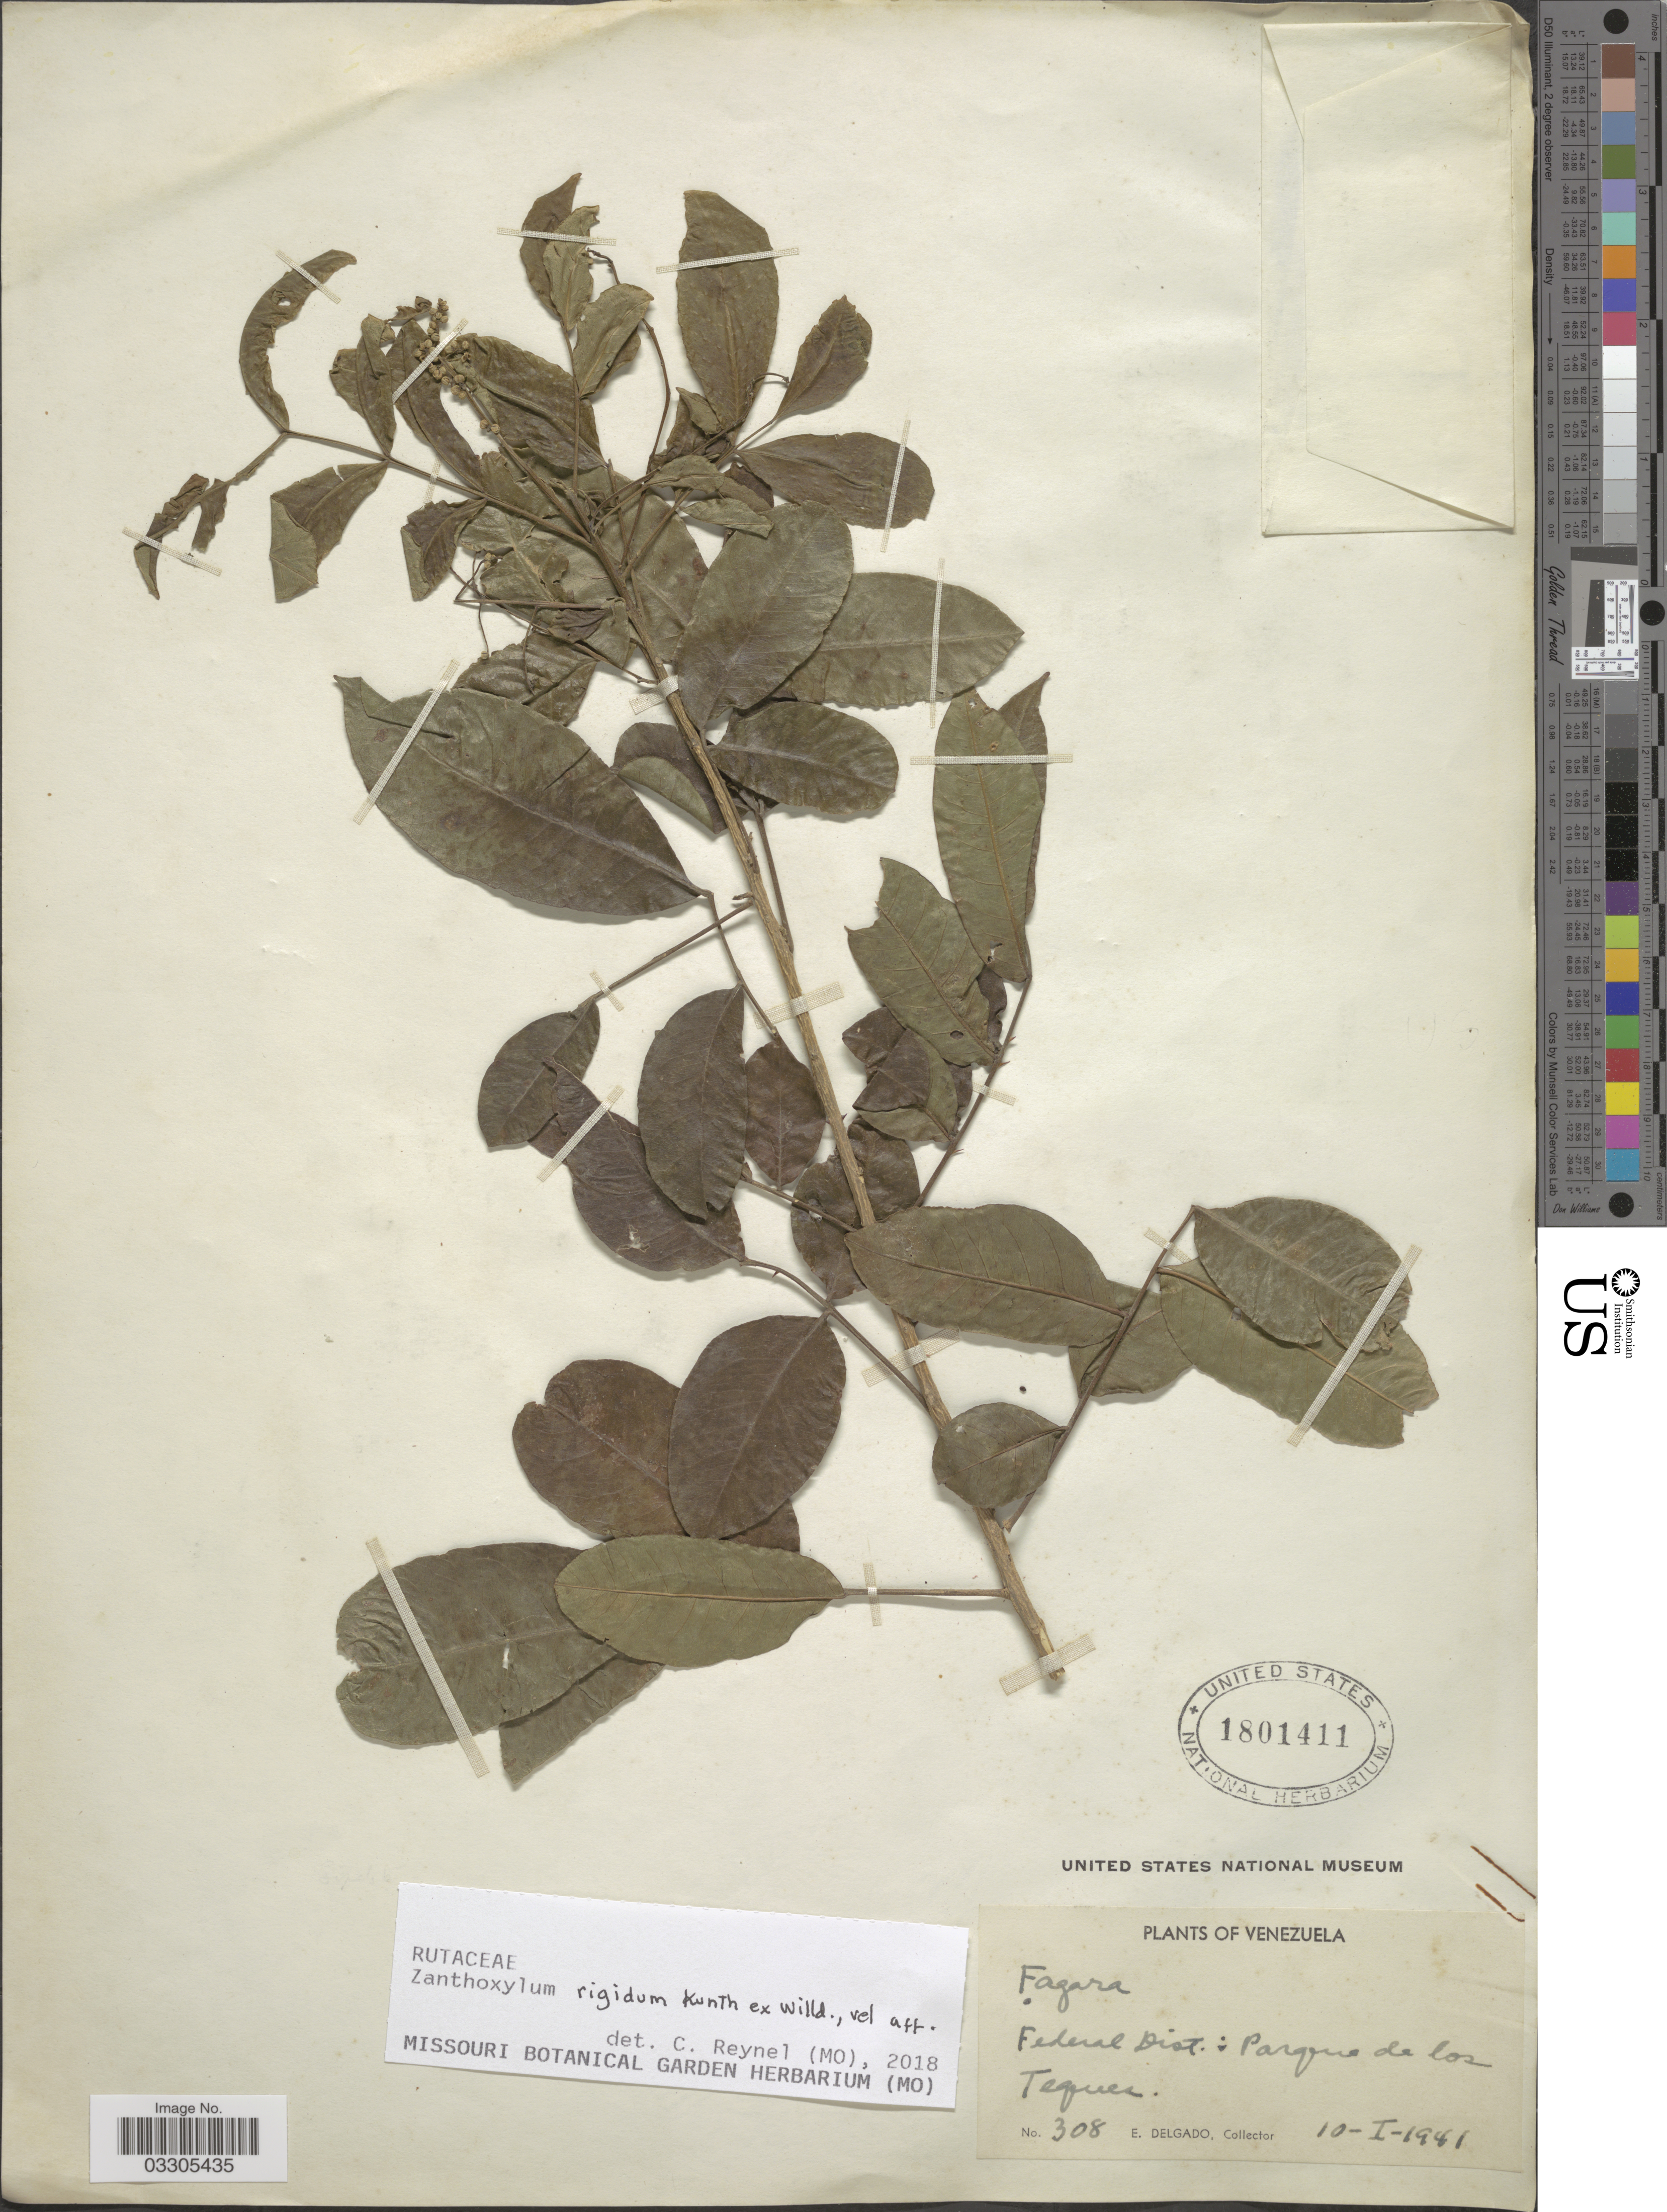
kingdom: Plantae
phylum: Tracheophyta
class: Magnoliopsida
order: Sapindales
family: Rutaceae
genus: Zanthoxylum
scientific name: Zanthoxylum rigidum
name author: Humb. & Bonpl. ex Willd.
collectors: E. Delgado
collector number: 308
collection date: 1941-01-10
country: Venezuela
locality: Federal Dist.: Parque de los Teques.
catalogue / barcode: US 1801411